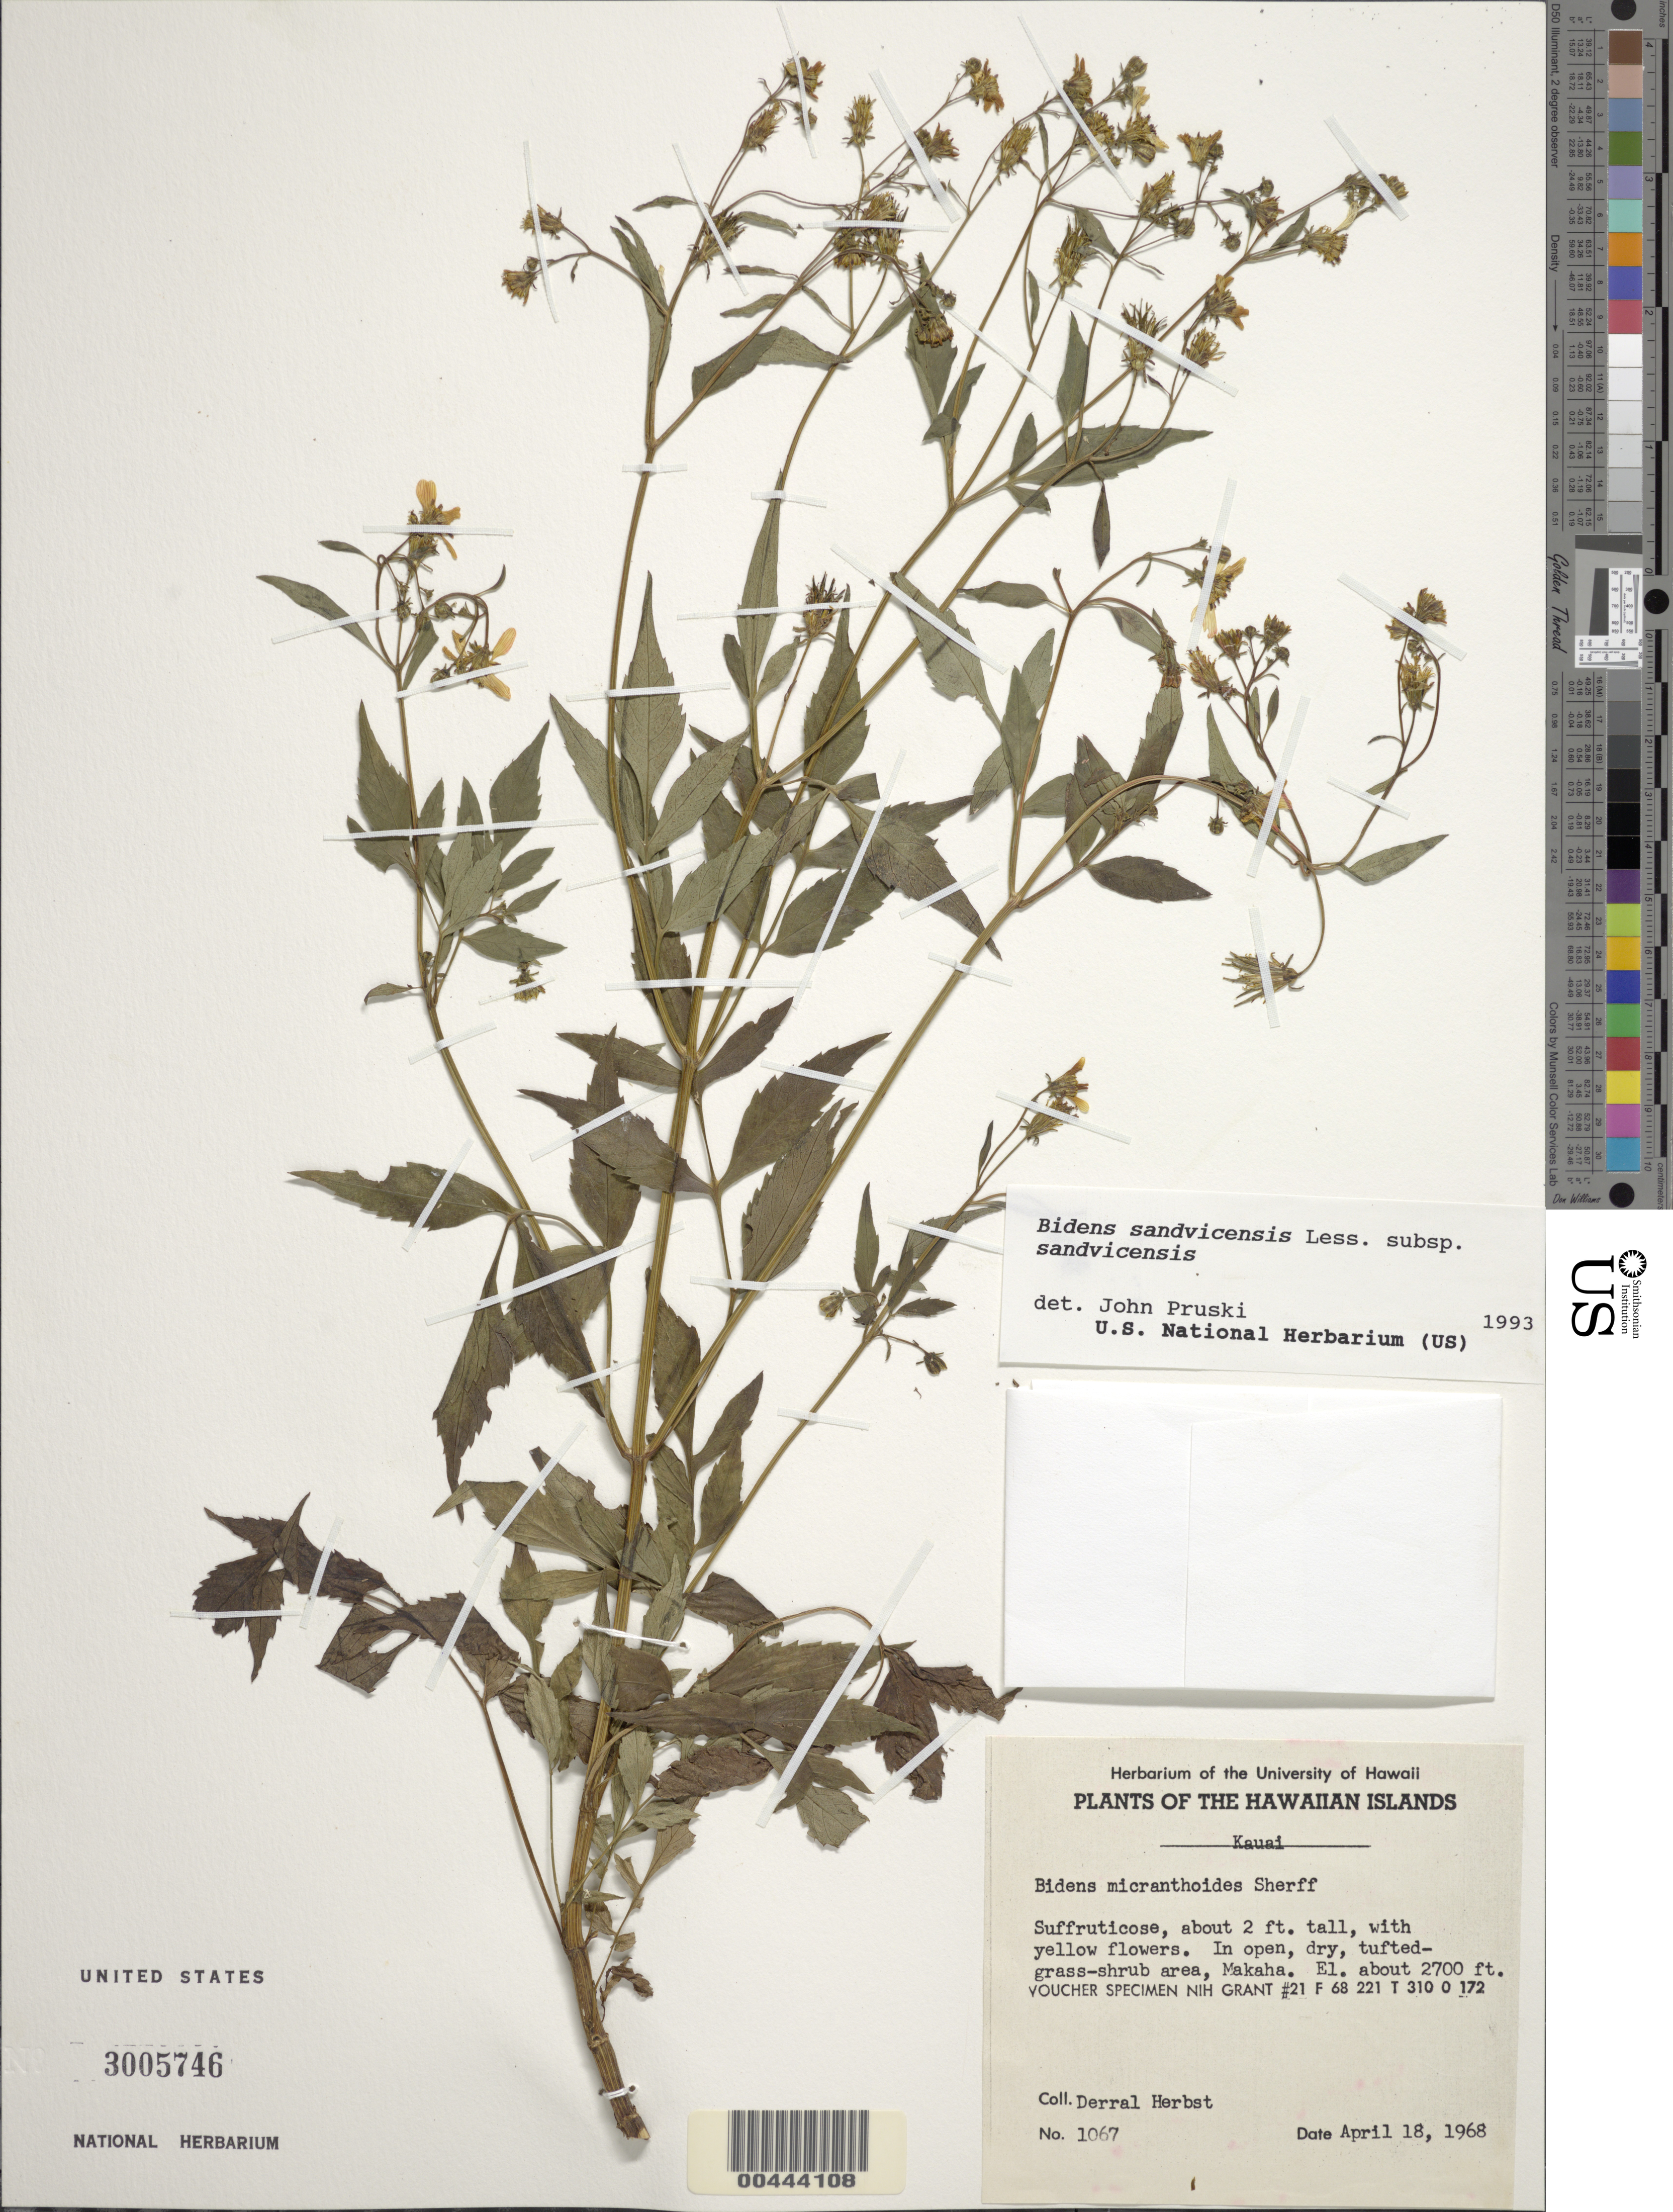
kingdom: Plantae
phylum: Tracheophyta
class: Magnoliopsida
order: Asterales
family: Asteraceae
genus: Bidens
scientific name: Bidens sandvicensis subsp. sandvicensis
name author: Less.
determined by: Pruski, J. F.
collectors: D. R. Herbst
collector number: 1067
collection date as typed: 18 Apr 1968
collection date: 1968-04-18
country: United States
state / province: Hawaii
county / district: Kauai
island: Kaua'i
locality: Makaha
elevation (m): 823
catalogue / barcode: US 3005746